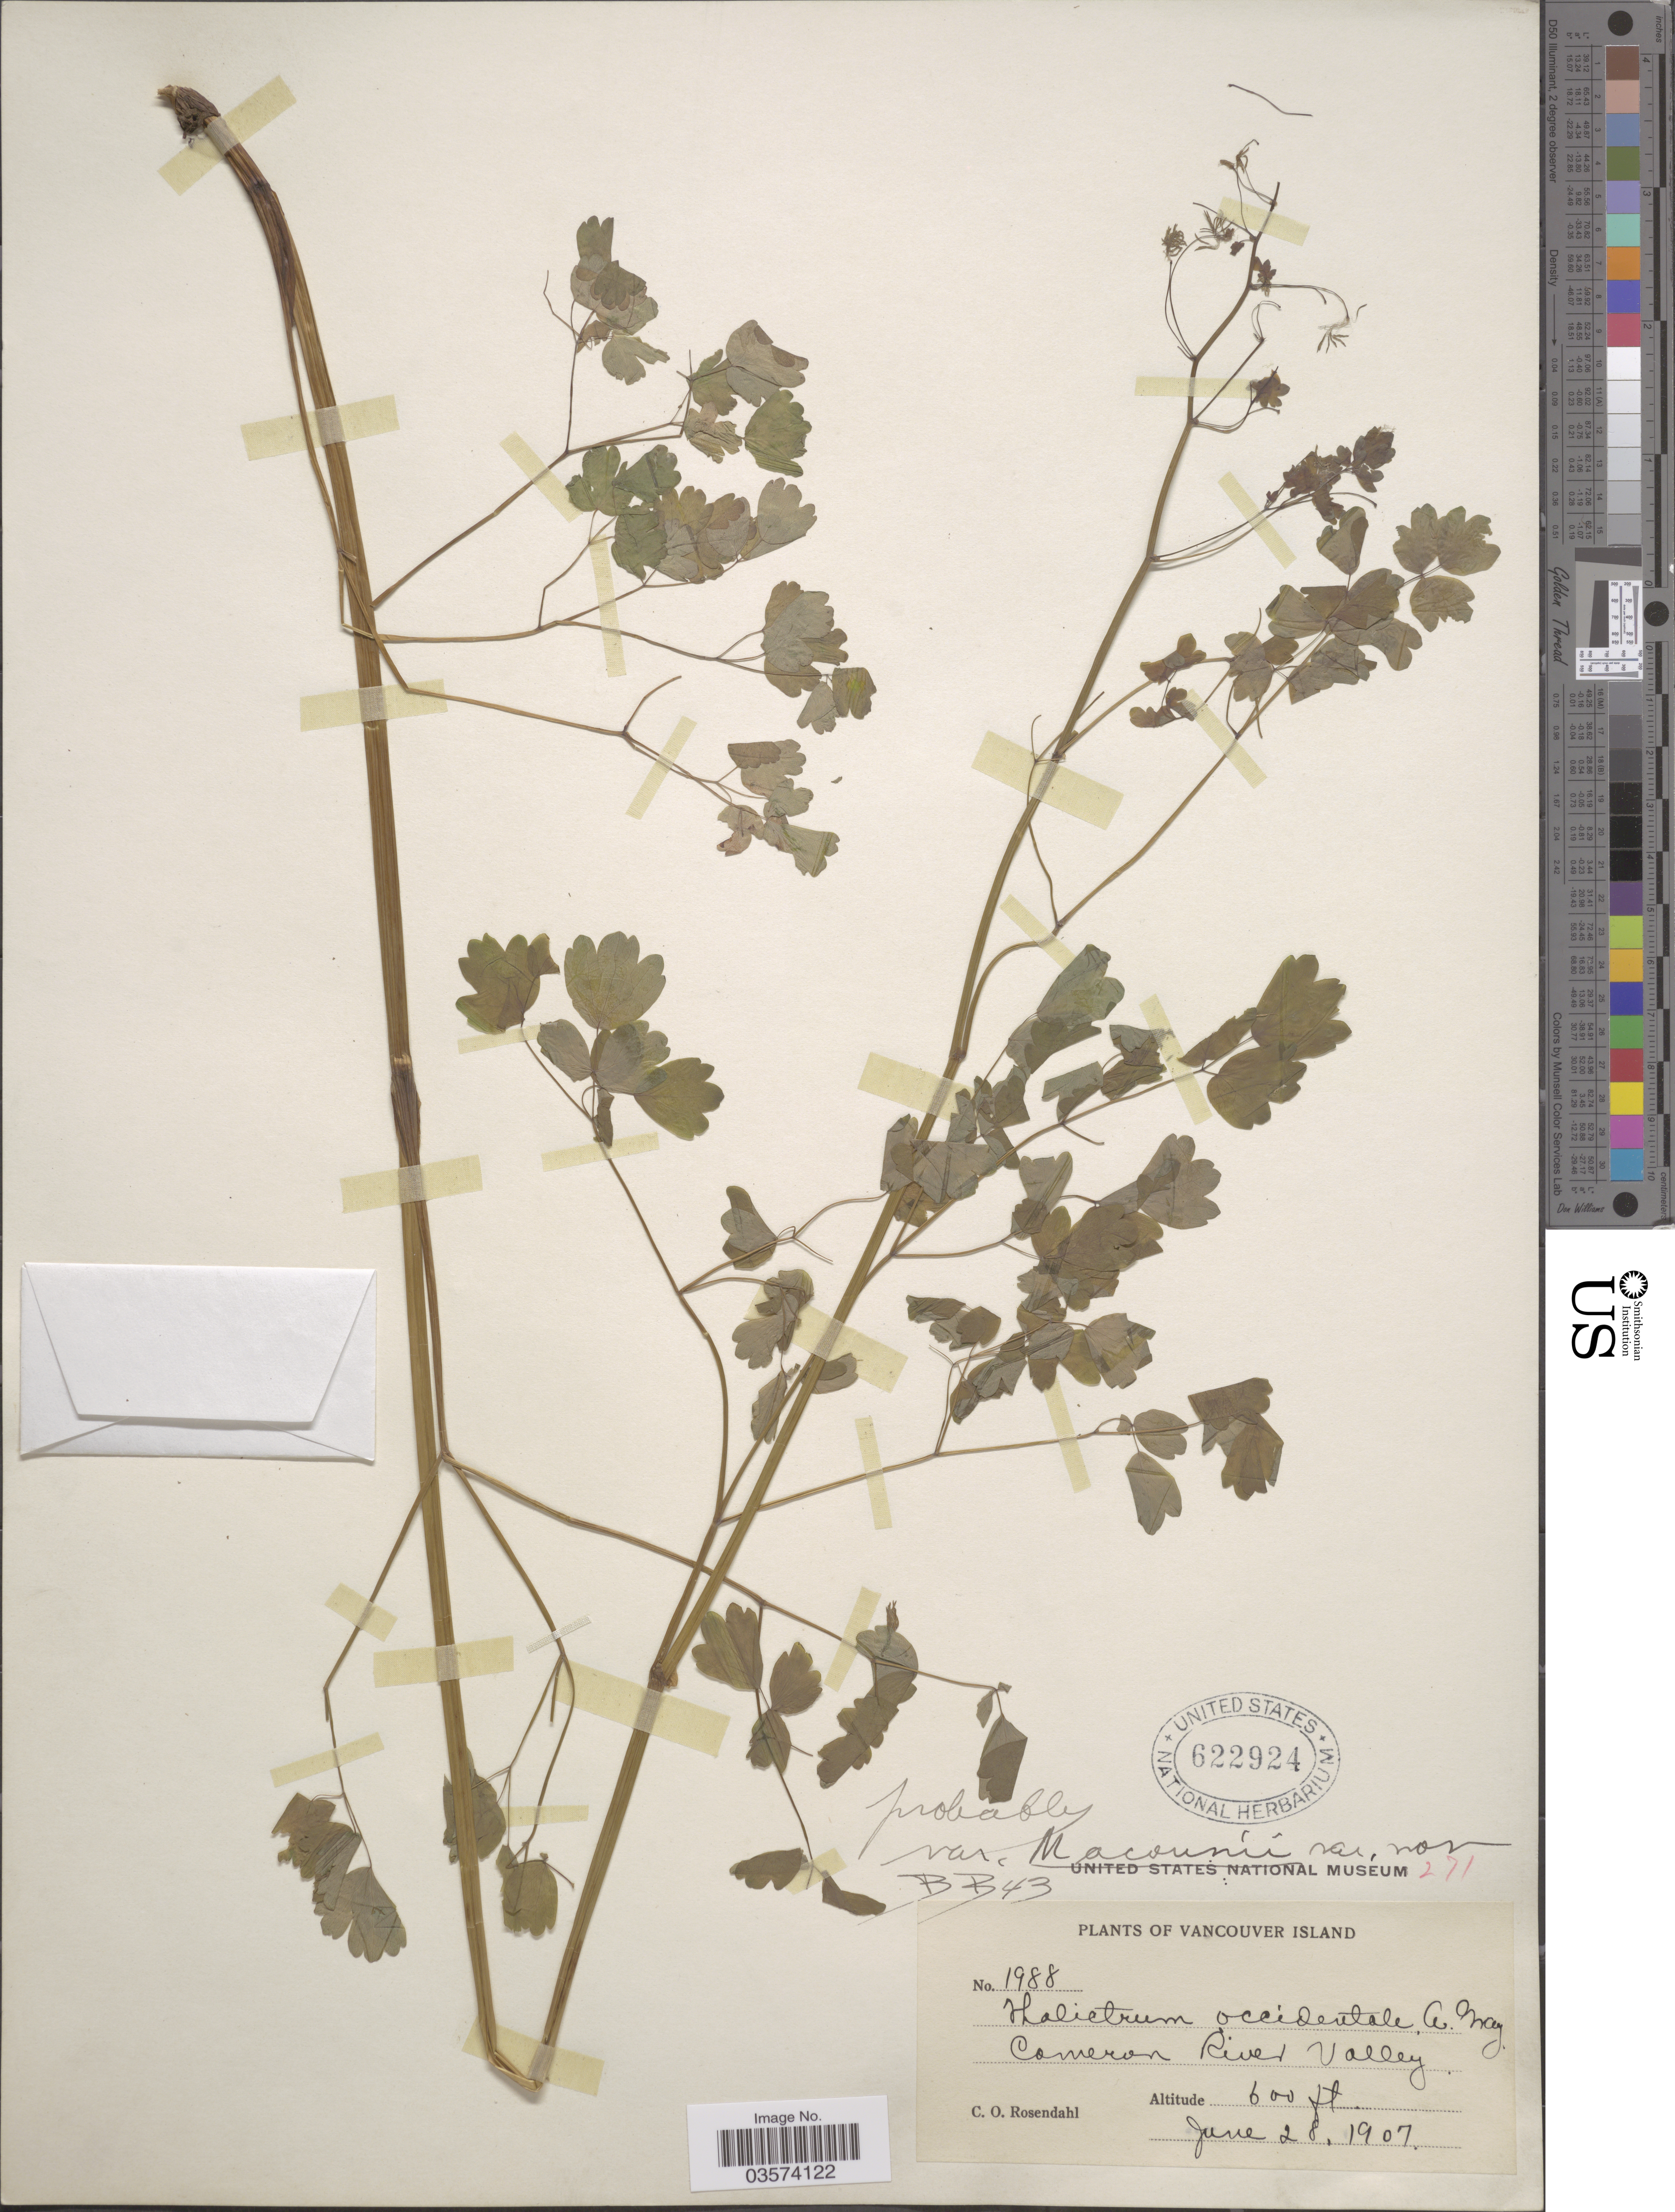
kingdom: Plantae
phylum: Tracheophyta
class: Magnoliopsida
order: Ranunculales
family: Ranunculaceae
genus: Thalictrum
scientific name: Thalictrum occidentale var. macounii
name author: B. Boivin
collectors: C. O. Rosendahl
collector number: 1988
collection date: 1907-06-28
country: Canada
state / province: British Columbia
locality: Vancouver Island. Cameron River Valley.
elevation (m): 183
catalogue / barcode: US 622924